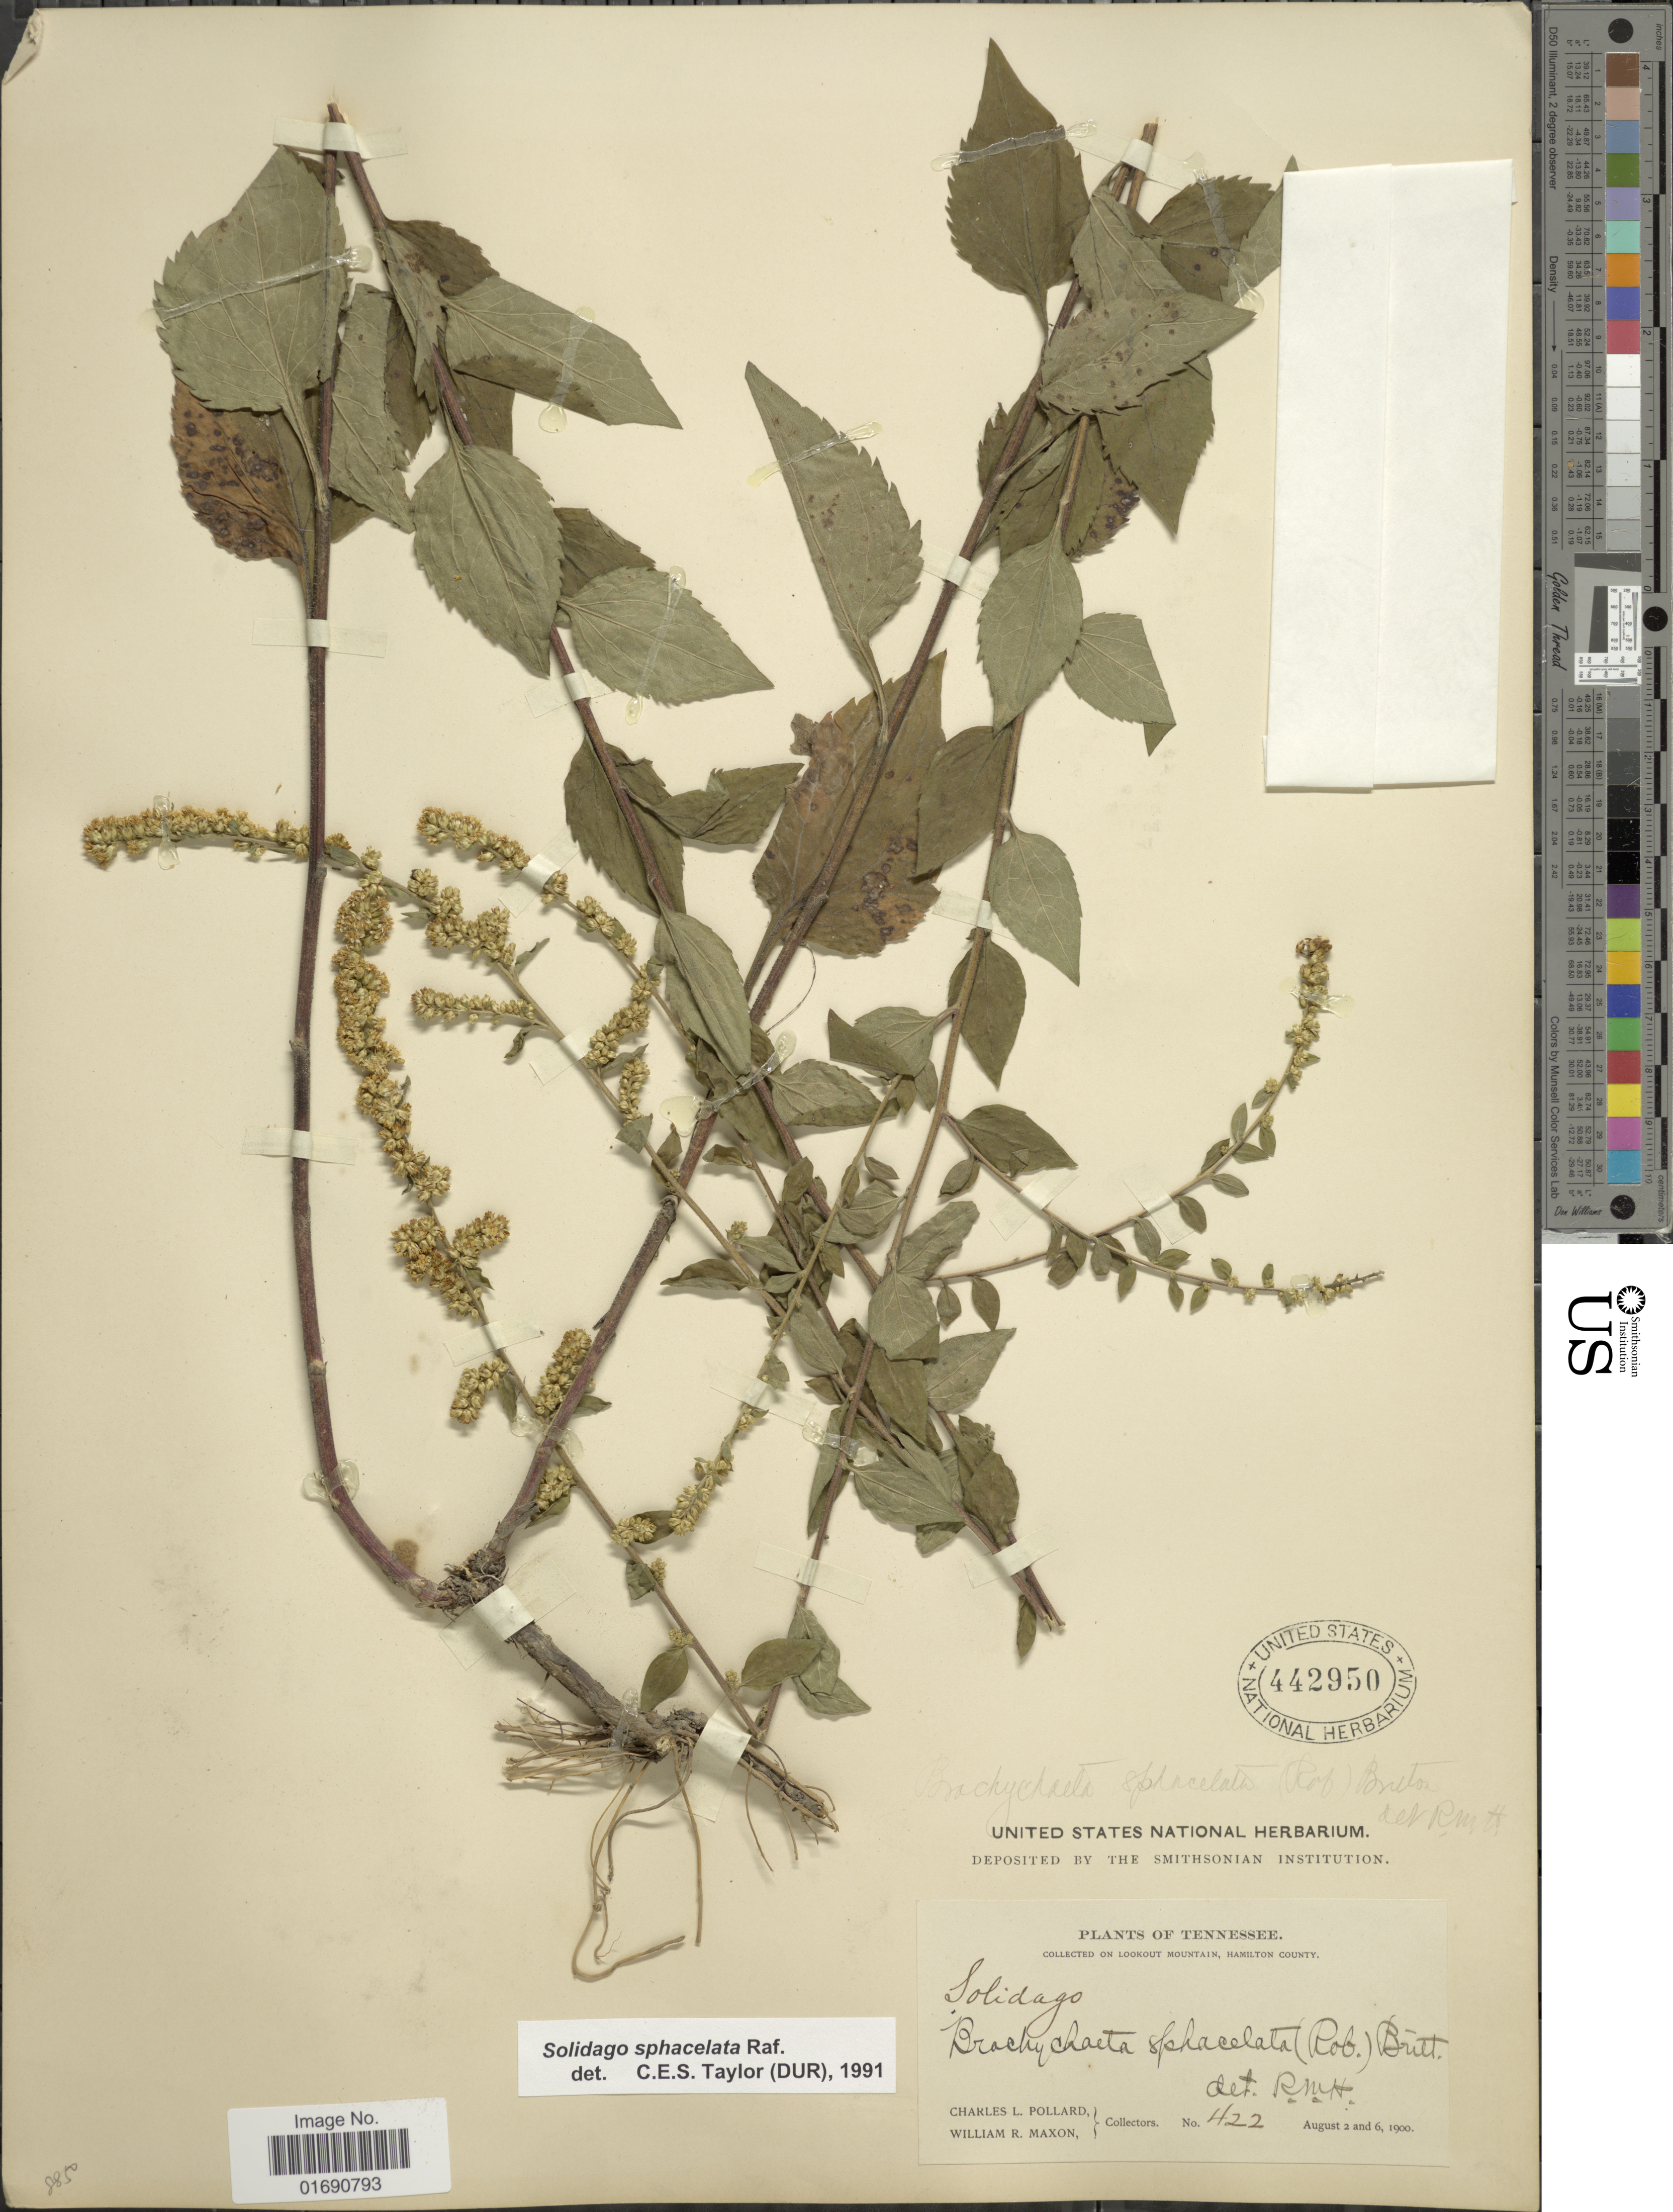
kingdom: Plantae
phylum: Tracheophyta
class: Magnoliopsida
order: Asterales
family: Asteraceae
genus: Solidago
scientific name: Solidago sphacelata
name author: Raf.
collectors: C. L. Pollard & W. R. Maxon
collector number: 422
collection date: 1900-08-02/1900-08-06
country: United States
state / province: Tennessee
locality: On lookout Mountain, Hamilton County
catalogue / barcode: US 442950